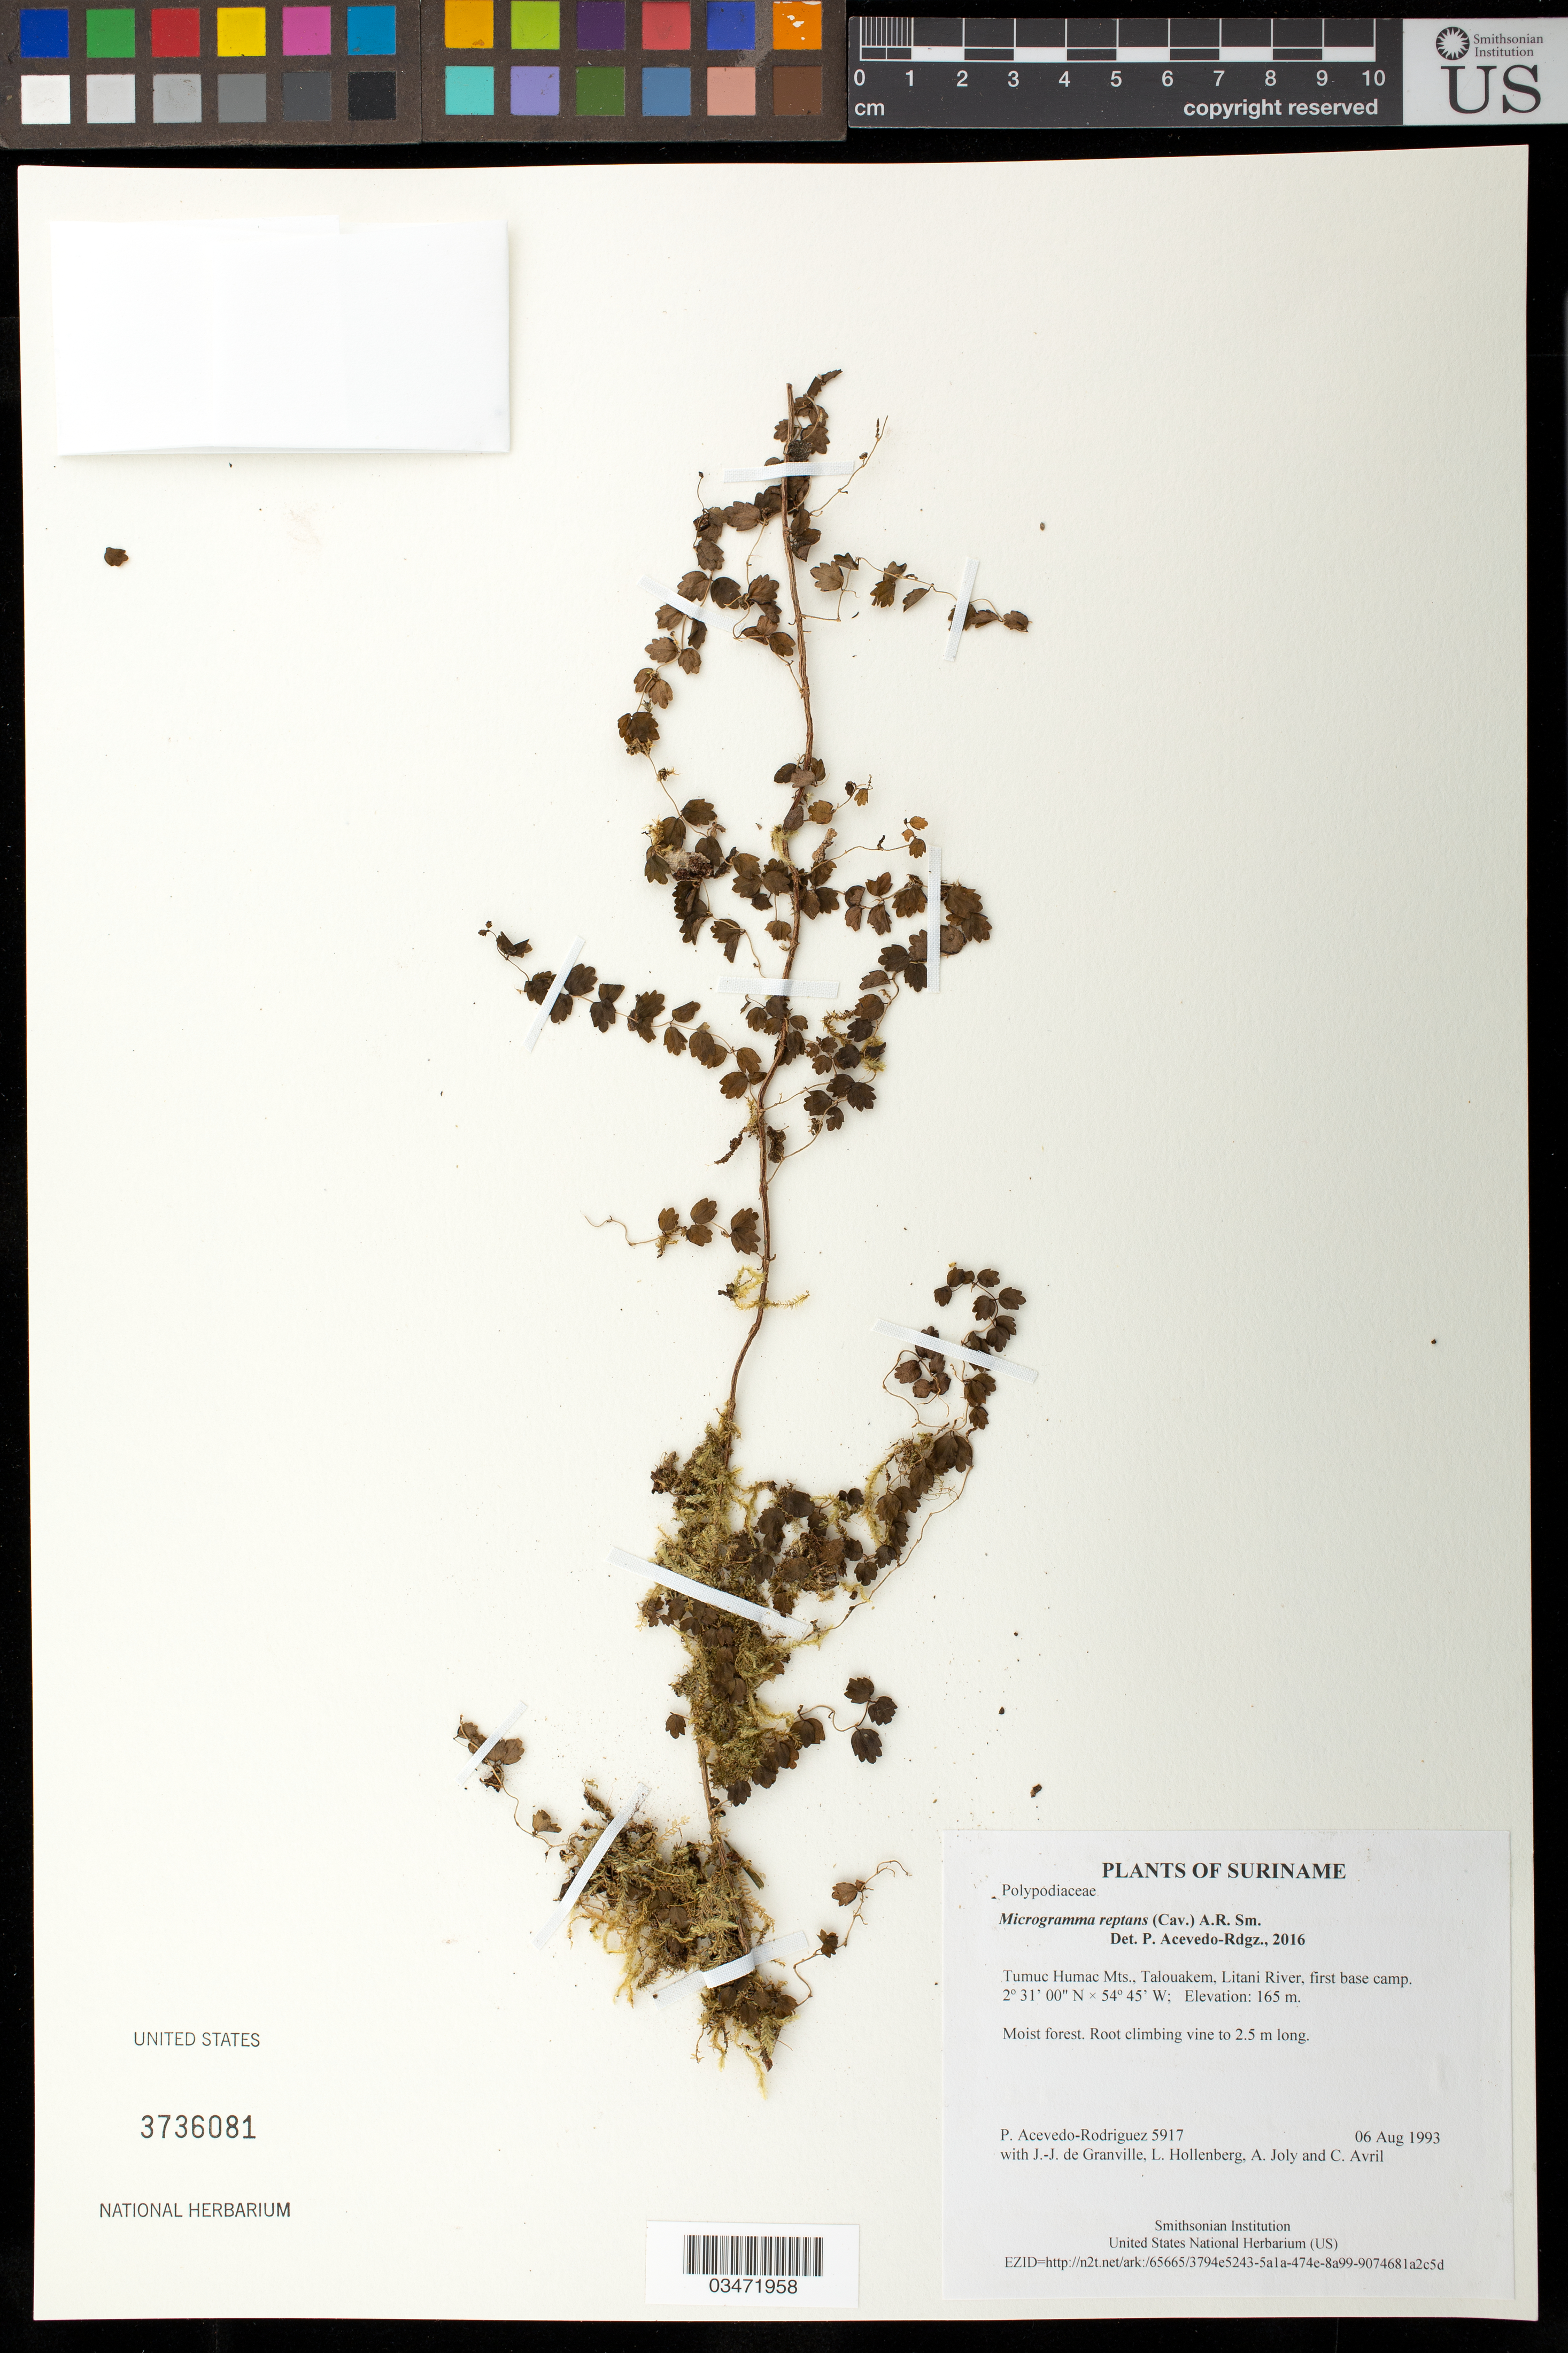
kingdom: Plantae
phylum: Tracheophyta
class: Polypodiopsida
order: Polypodiales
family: Polypodiaceae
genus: Microgramma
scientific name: Microgramma reptans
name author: (Cav.) A.R. Sm.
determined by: Acevedo-Rodríguez, P., (BOT), Smithsonian Institution - National Museum of Natural History (UNITED STATES)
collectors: P. Acevedo-Rodr., J.-J. de Granville, L. Hollenberg, A. Joly & C. Avril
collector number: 5917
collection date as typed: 6 August 1993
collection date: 1993-08-06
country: Suriname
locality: Tumuc Humac Mts., Talouakem, Litani River, first base camp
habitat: Moist forest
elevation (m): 165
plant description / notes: US, NY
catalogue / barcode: US 3736081